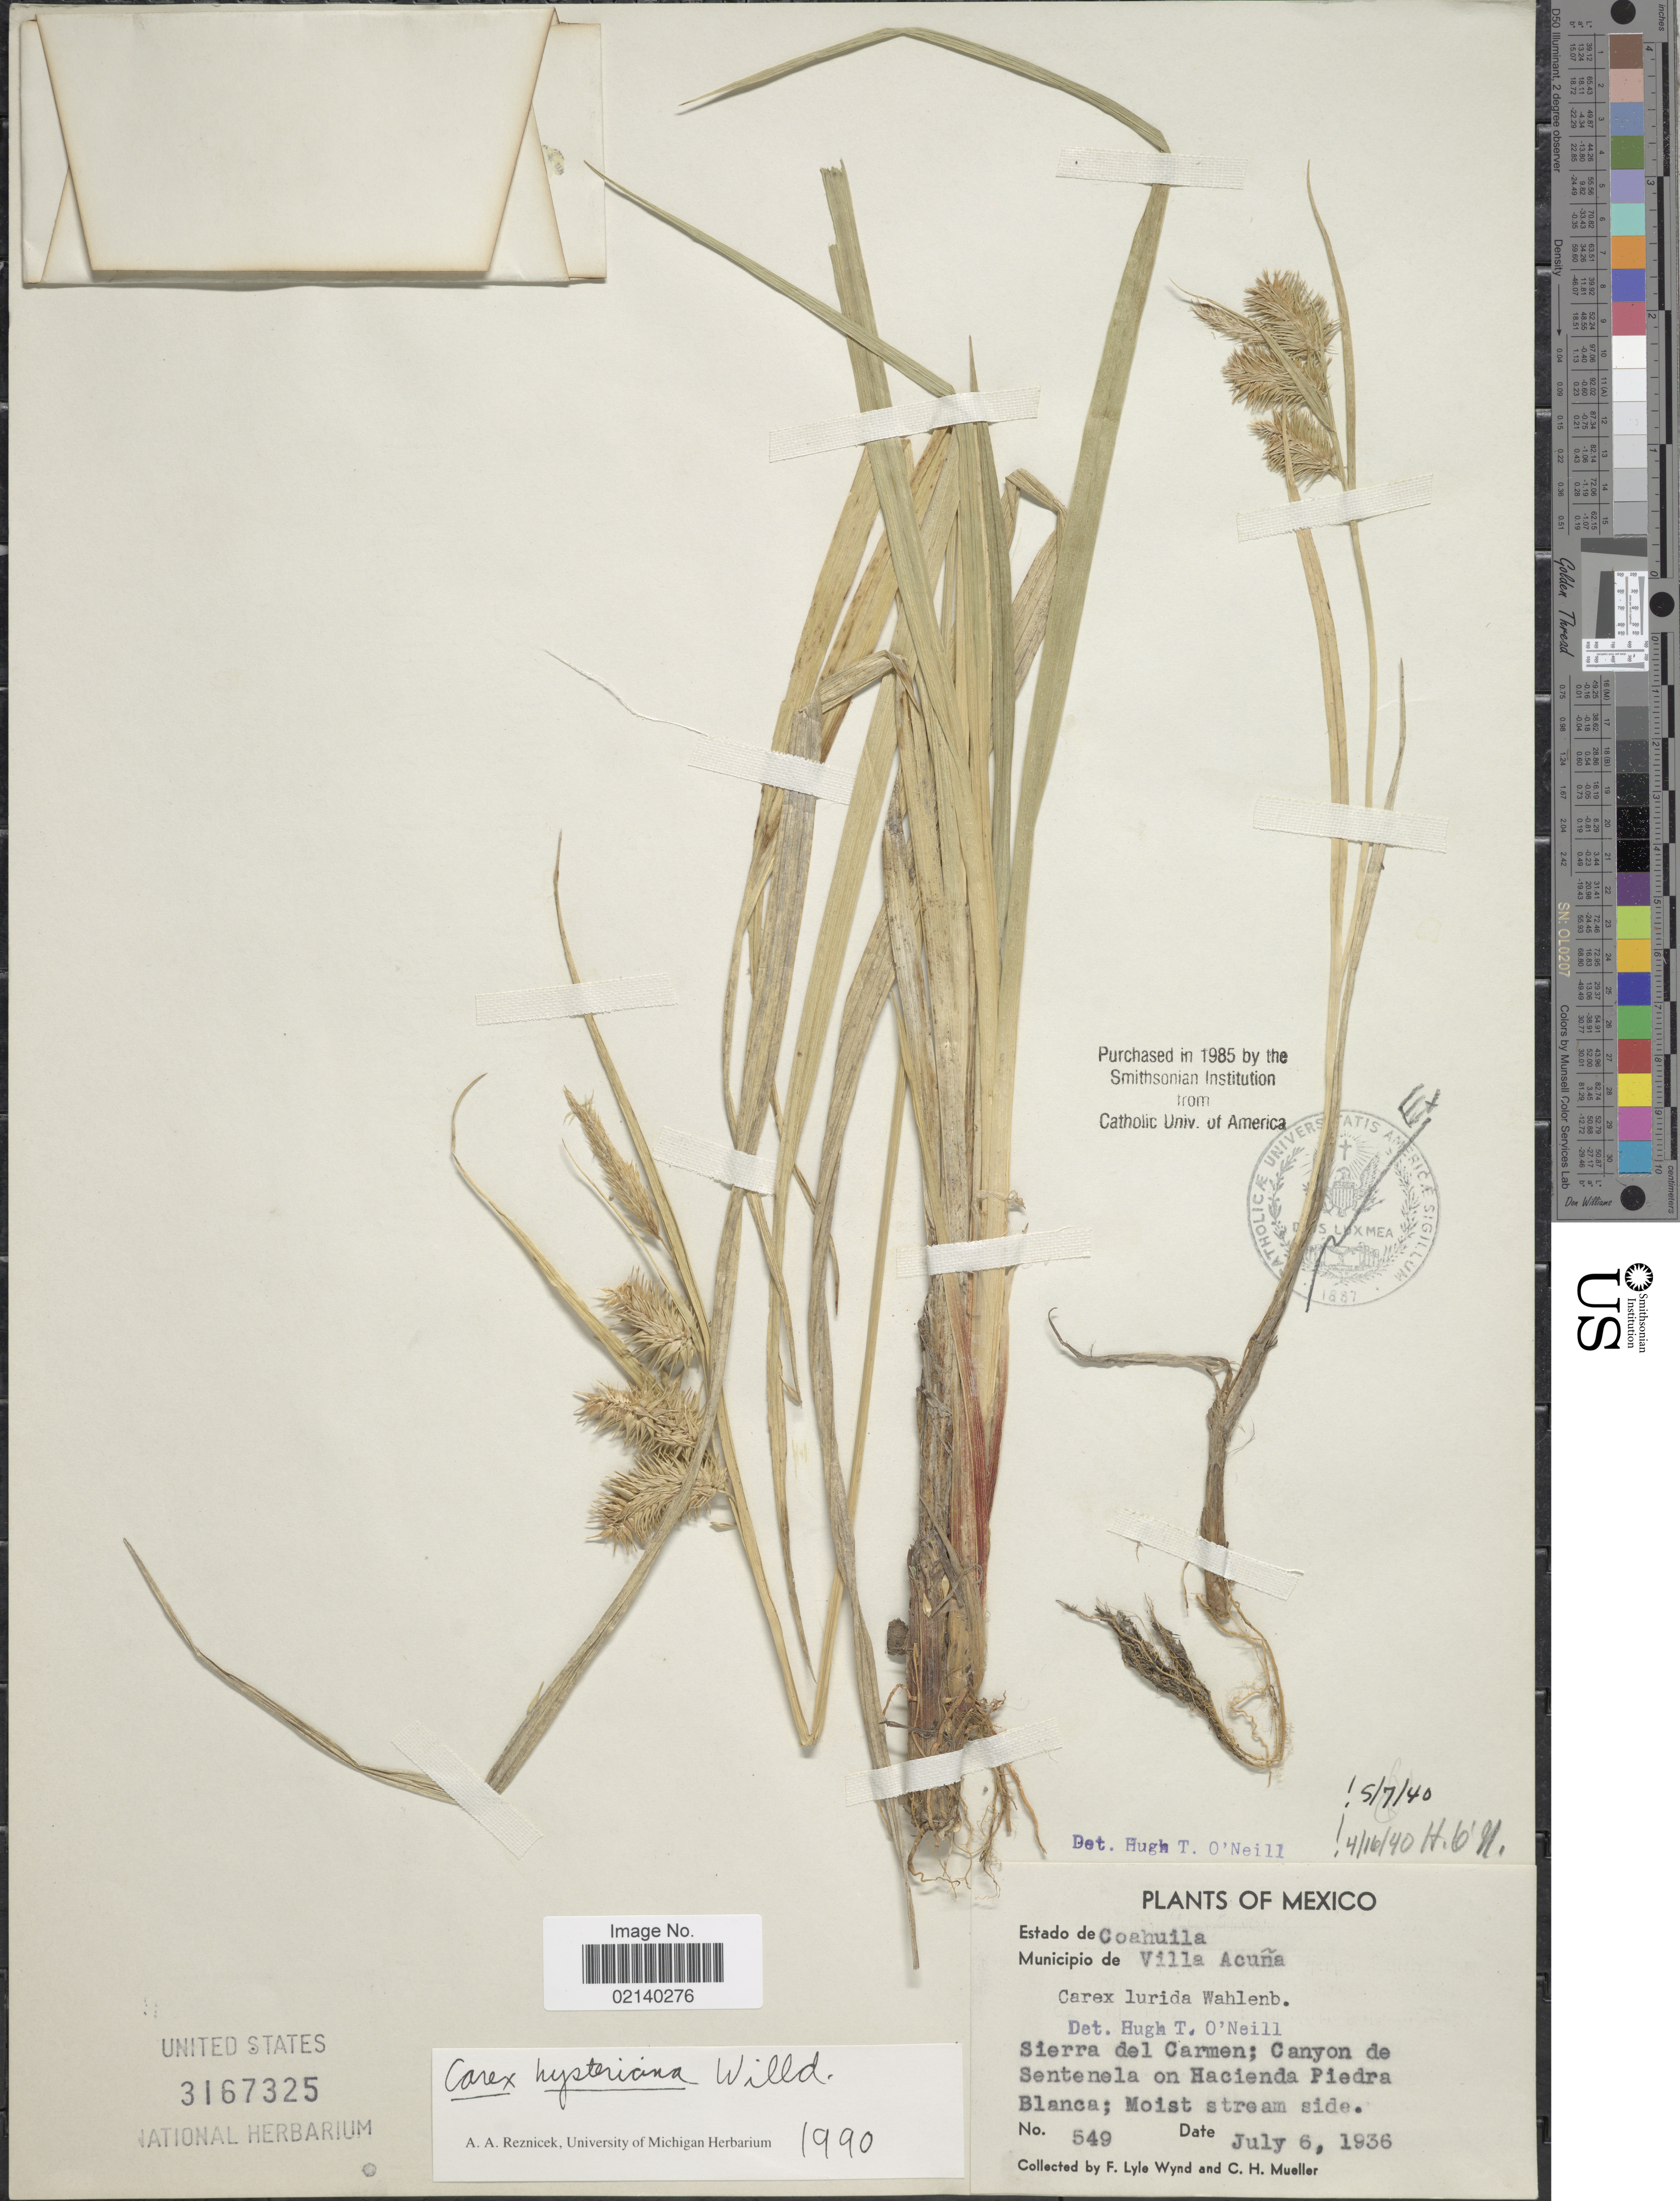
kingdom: Plantae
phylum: Tracheophyta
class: Liliopsida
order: Poales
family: Cyperaceae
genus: Carex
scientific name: Carex hystericina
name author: Muhl. ex Willd.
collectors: F. L. Wynd & C. H. Mueller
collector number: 549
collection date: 1936-07-06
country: Mexico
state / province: Coahuila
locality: Estado de Coahuila. Municipio de Villa Acuna. Sierra del Carmen; Canyon de Sentenela on Hacienda Piedra Blanca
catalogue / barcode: US 3167325